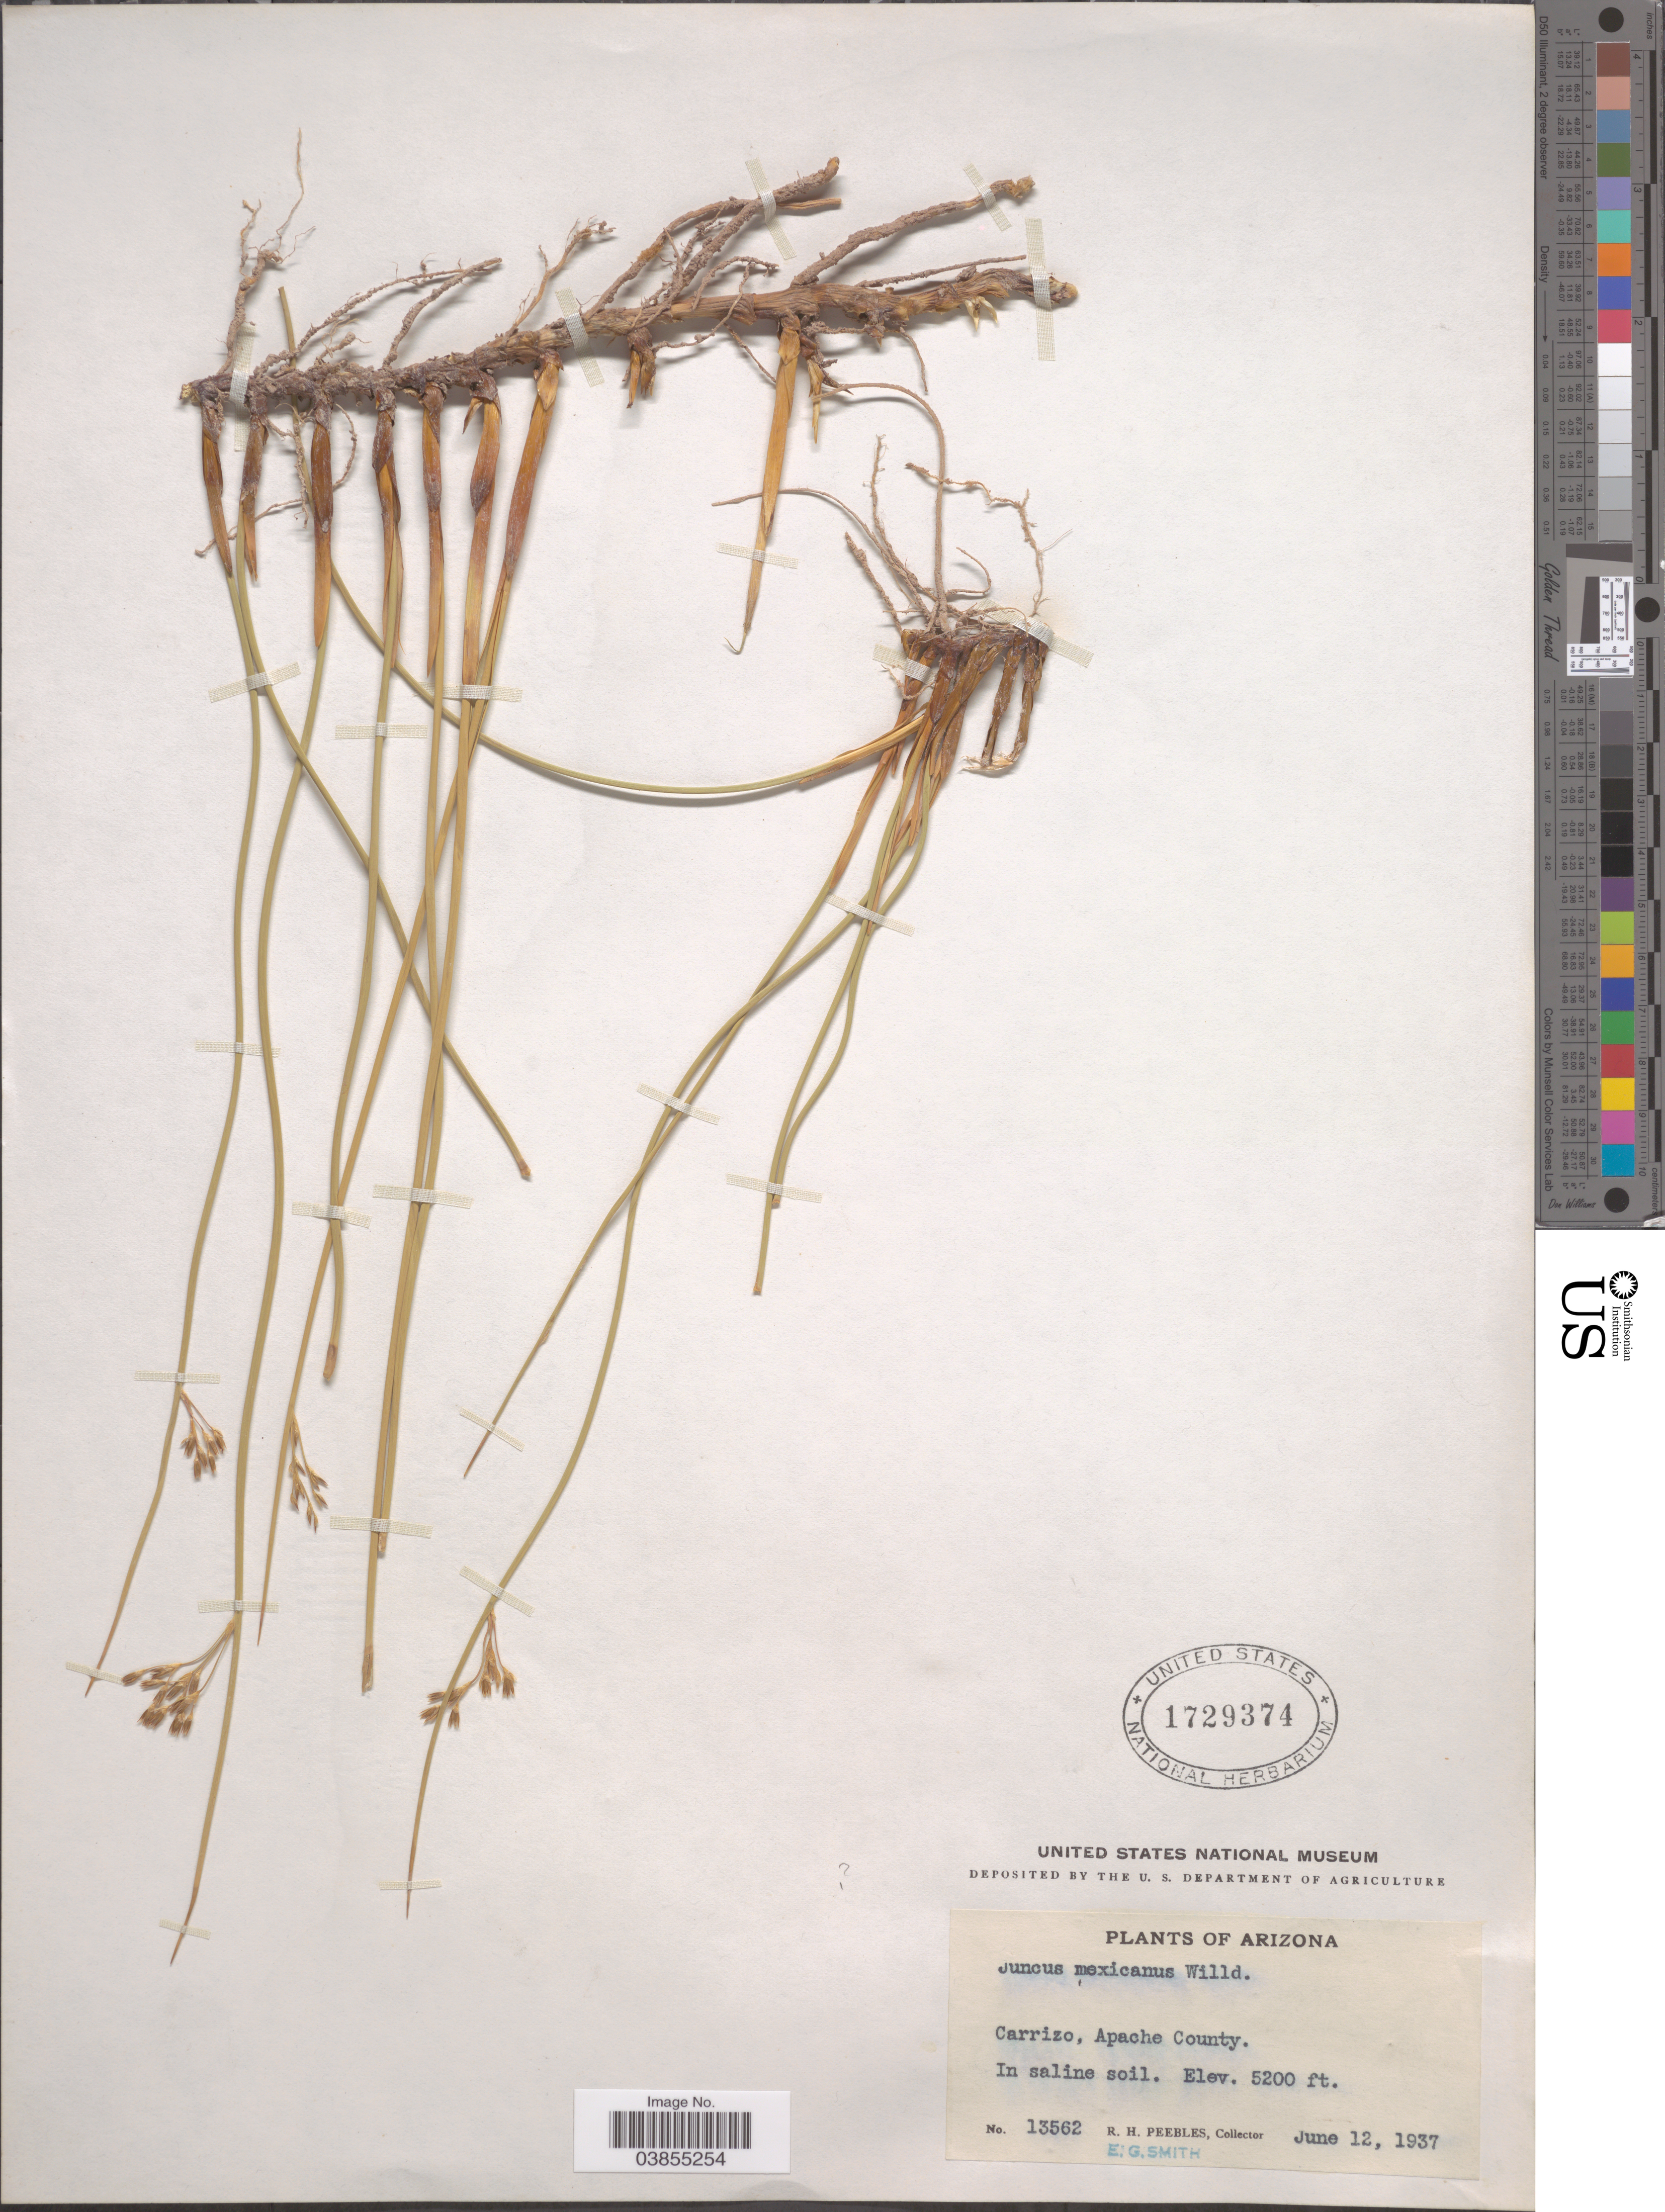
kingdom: Plantae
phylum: Tracheophyta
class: Liliopsida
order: Poales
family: Juncaceae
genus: Juncus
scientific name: Juncus mexicanus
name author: Willd. ex Schult. & Schult. f.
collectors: R. H. Peebles & E. G. Smith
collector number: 13562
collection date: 1937-06-12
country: United States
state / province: Arizona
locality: Carrizo, Apache County.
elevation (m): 1585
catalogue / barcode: US 1729374